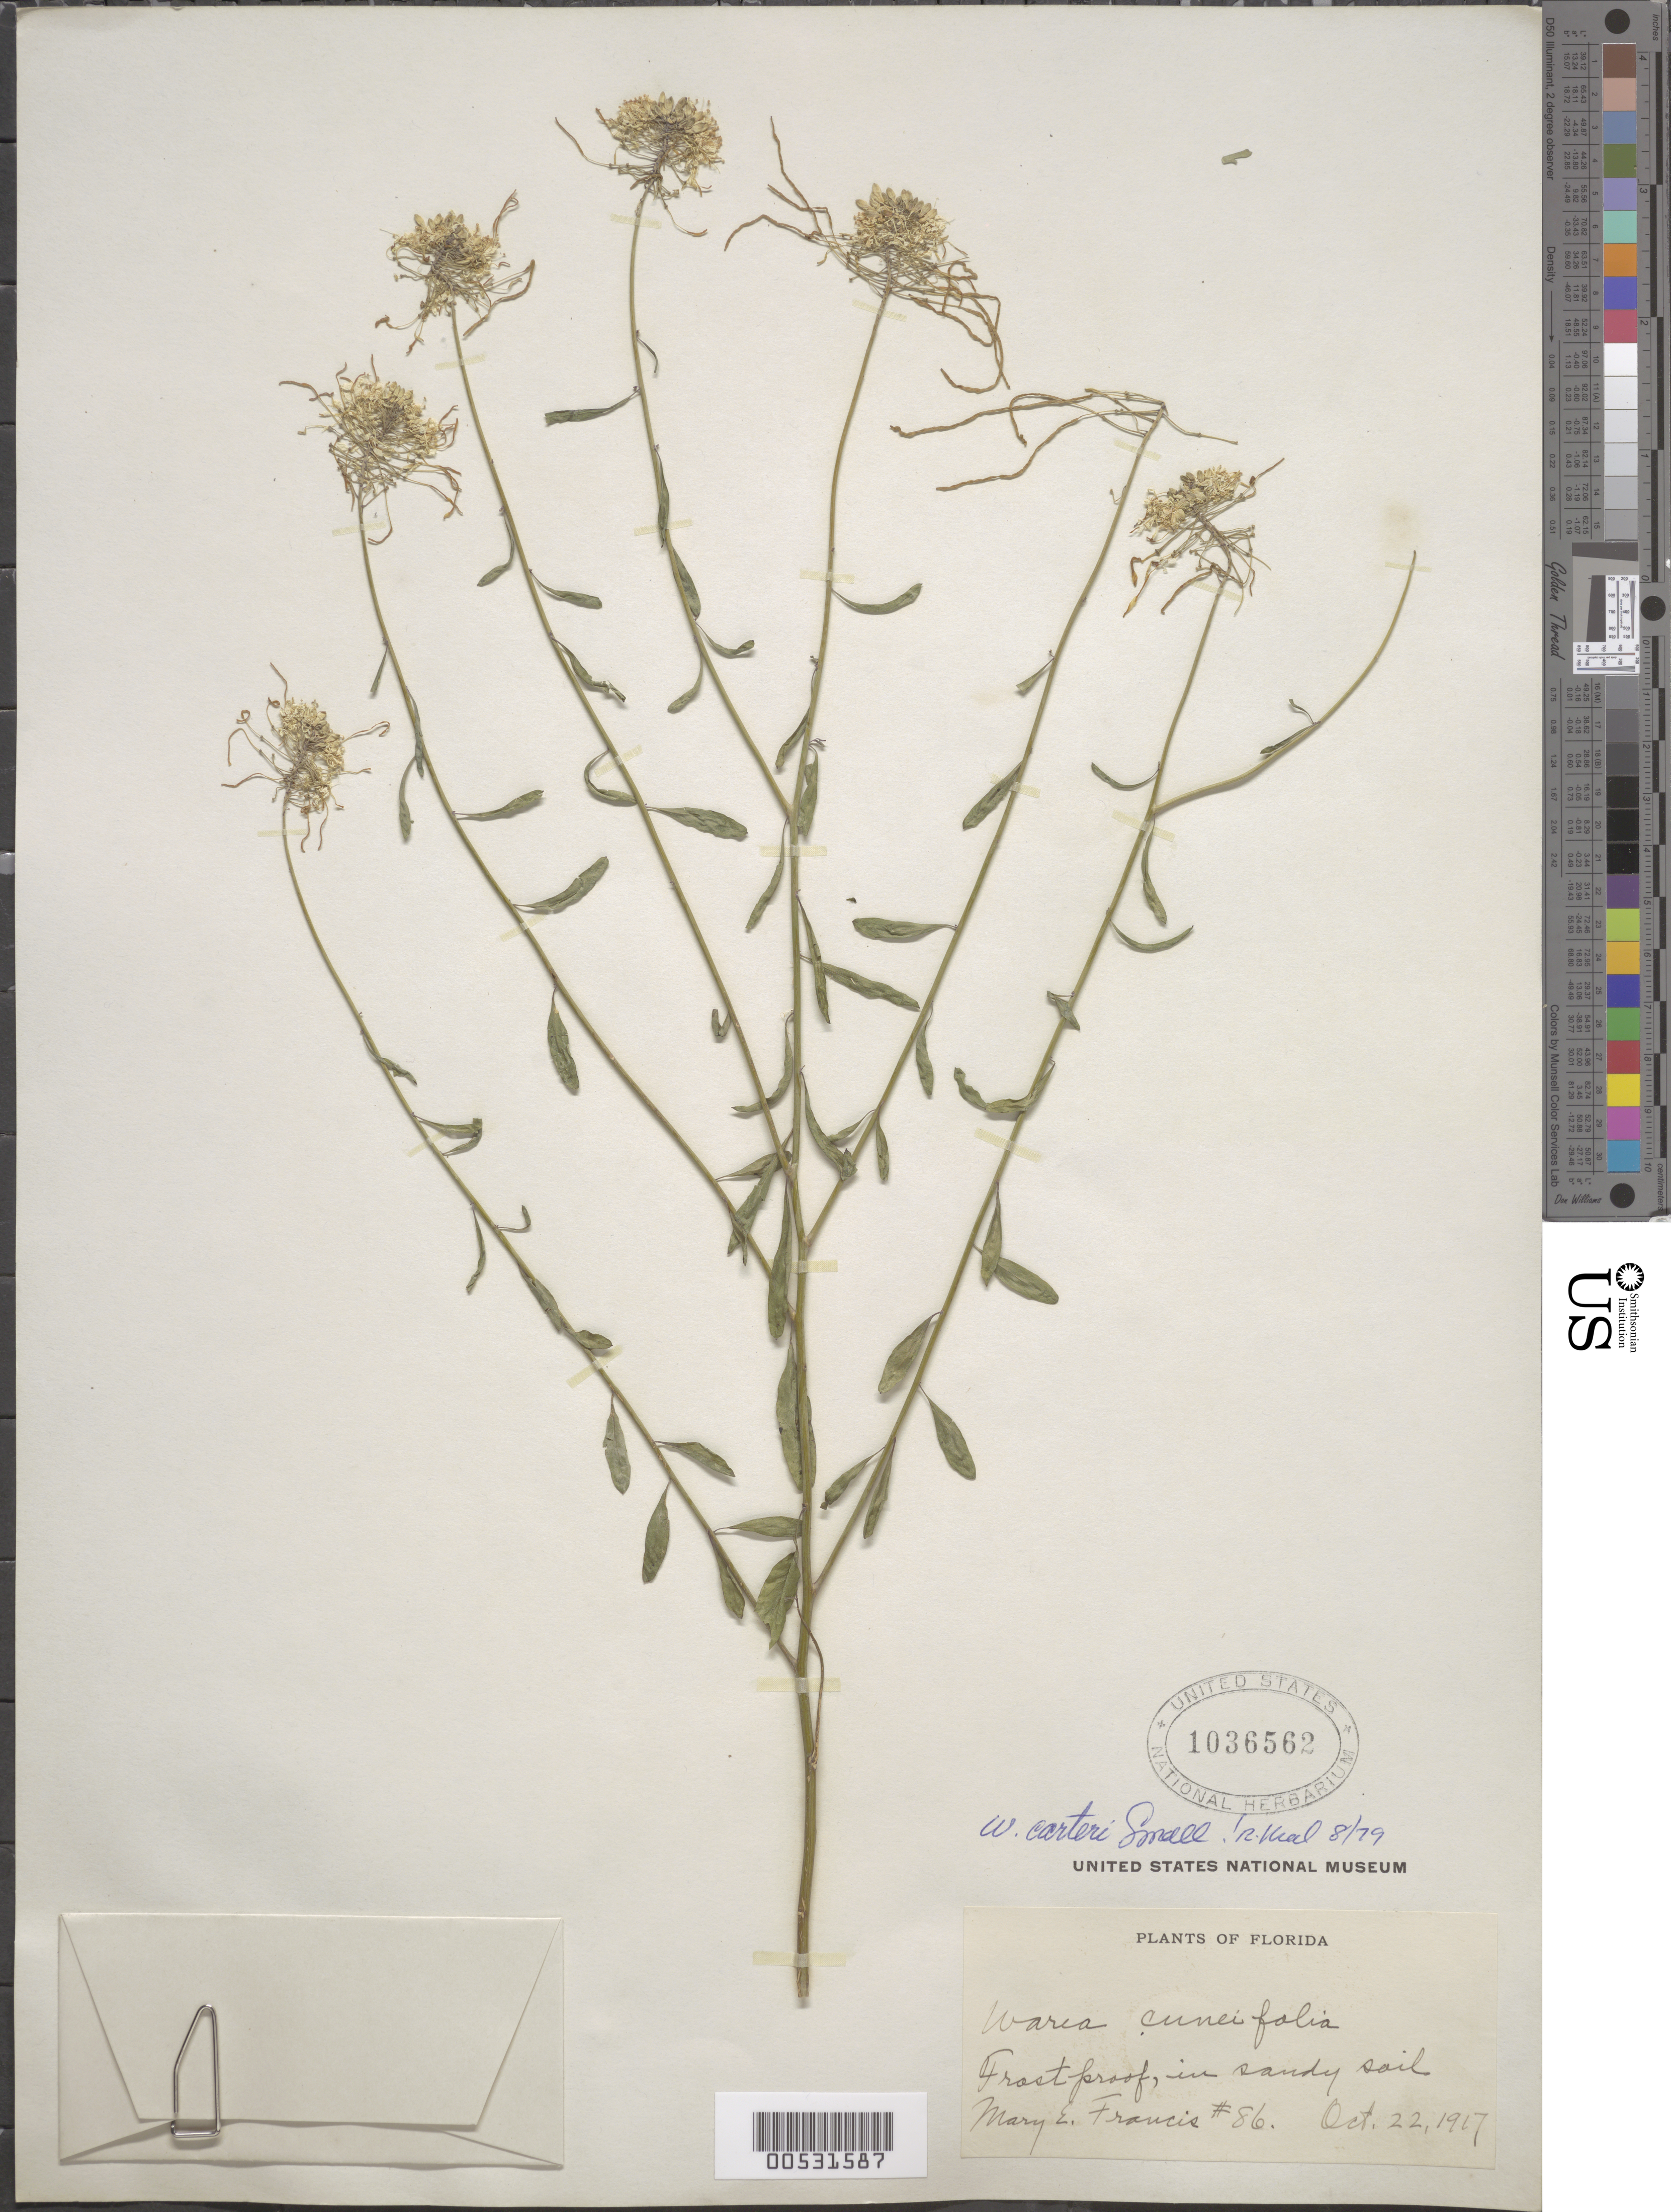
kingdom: Plantae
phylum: Tracheophyta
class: Magnoliopsida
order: Brassicales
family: Brassicaceae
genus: Warea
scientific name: Warea carteri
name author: Small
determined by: Kral, Robert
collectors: M. E. Francis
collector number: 86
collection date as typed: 22 Oct 1917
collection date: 1917-10-22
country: United States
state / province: Florida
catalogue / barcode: US 1036562